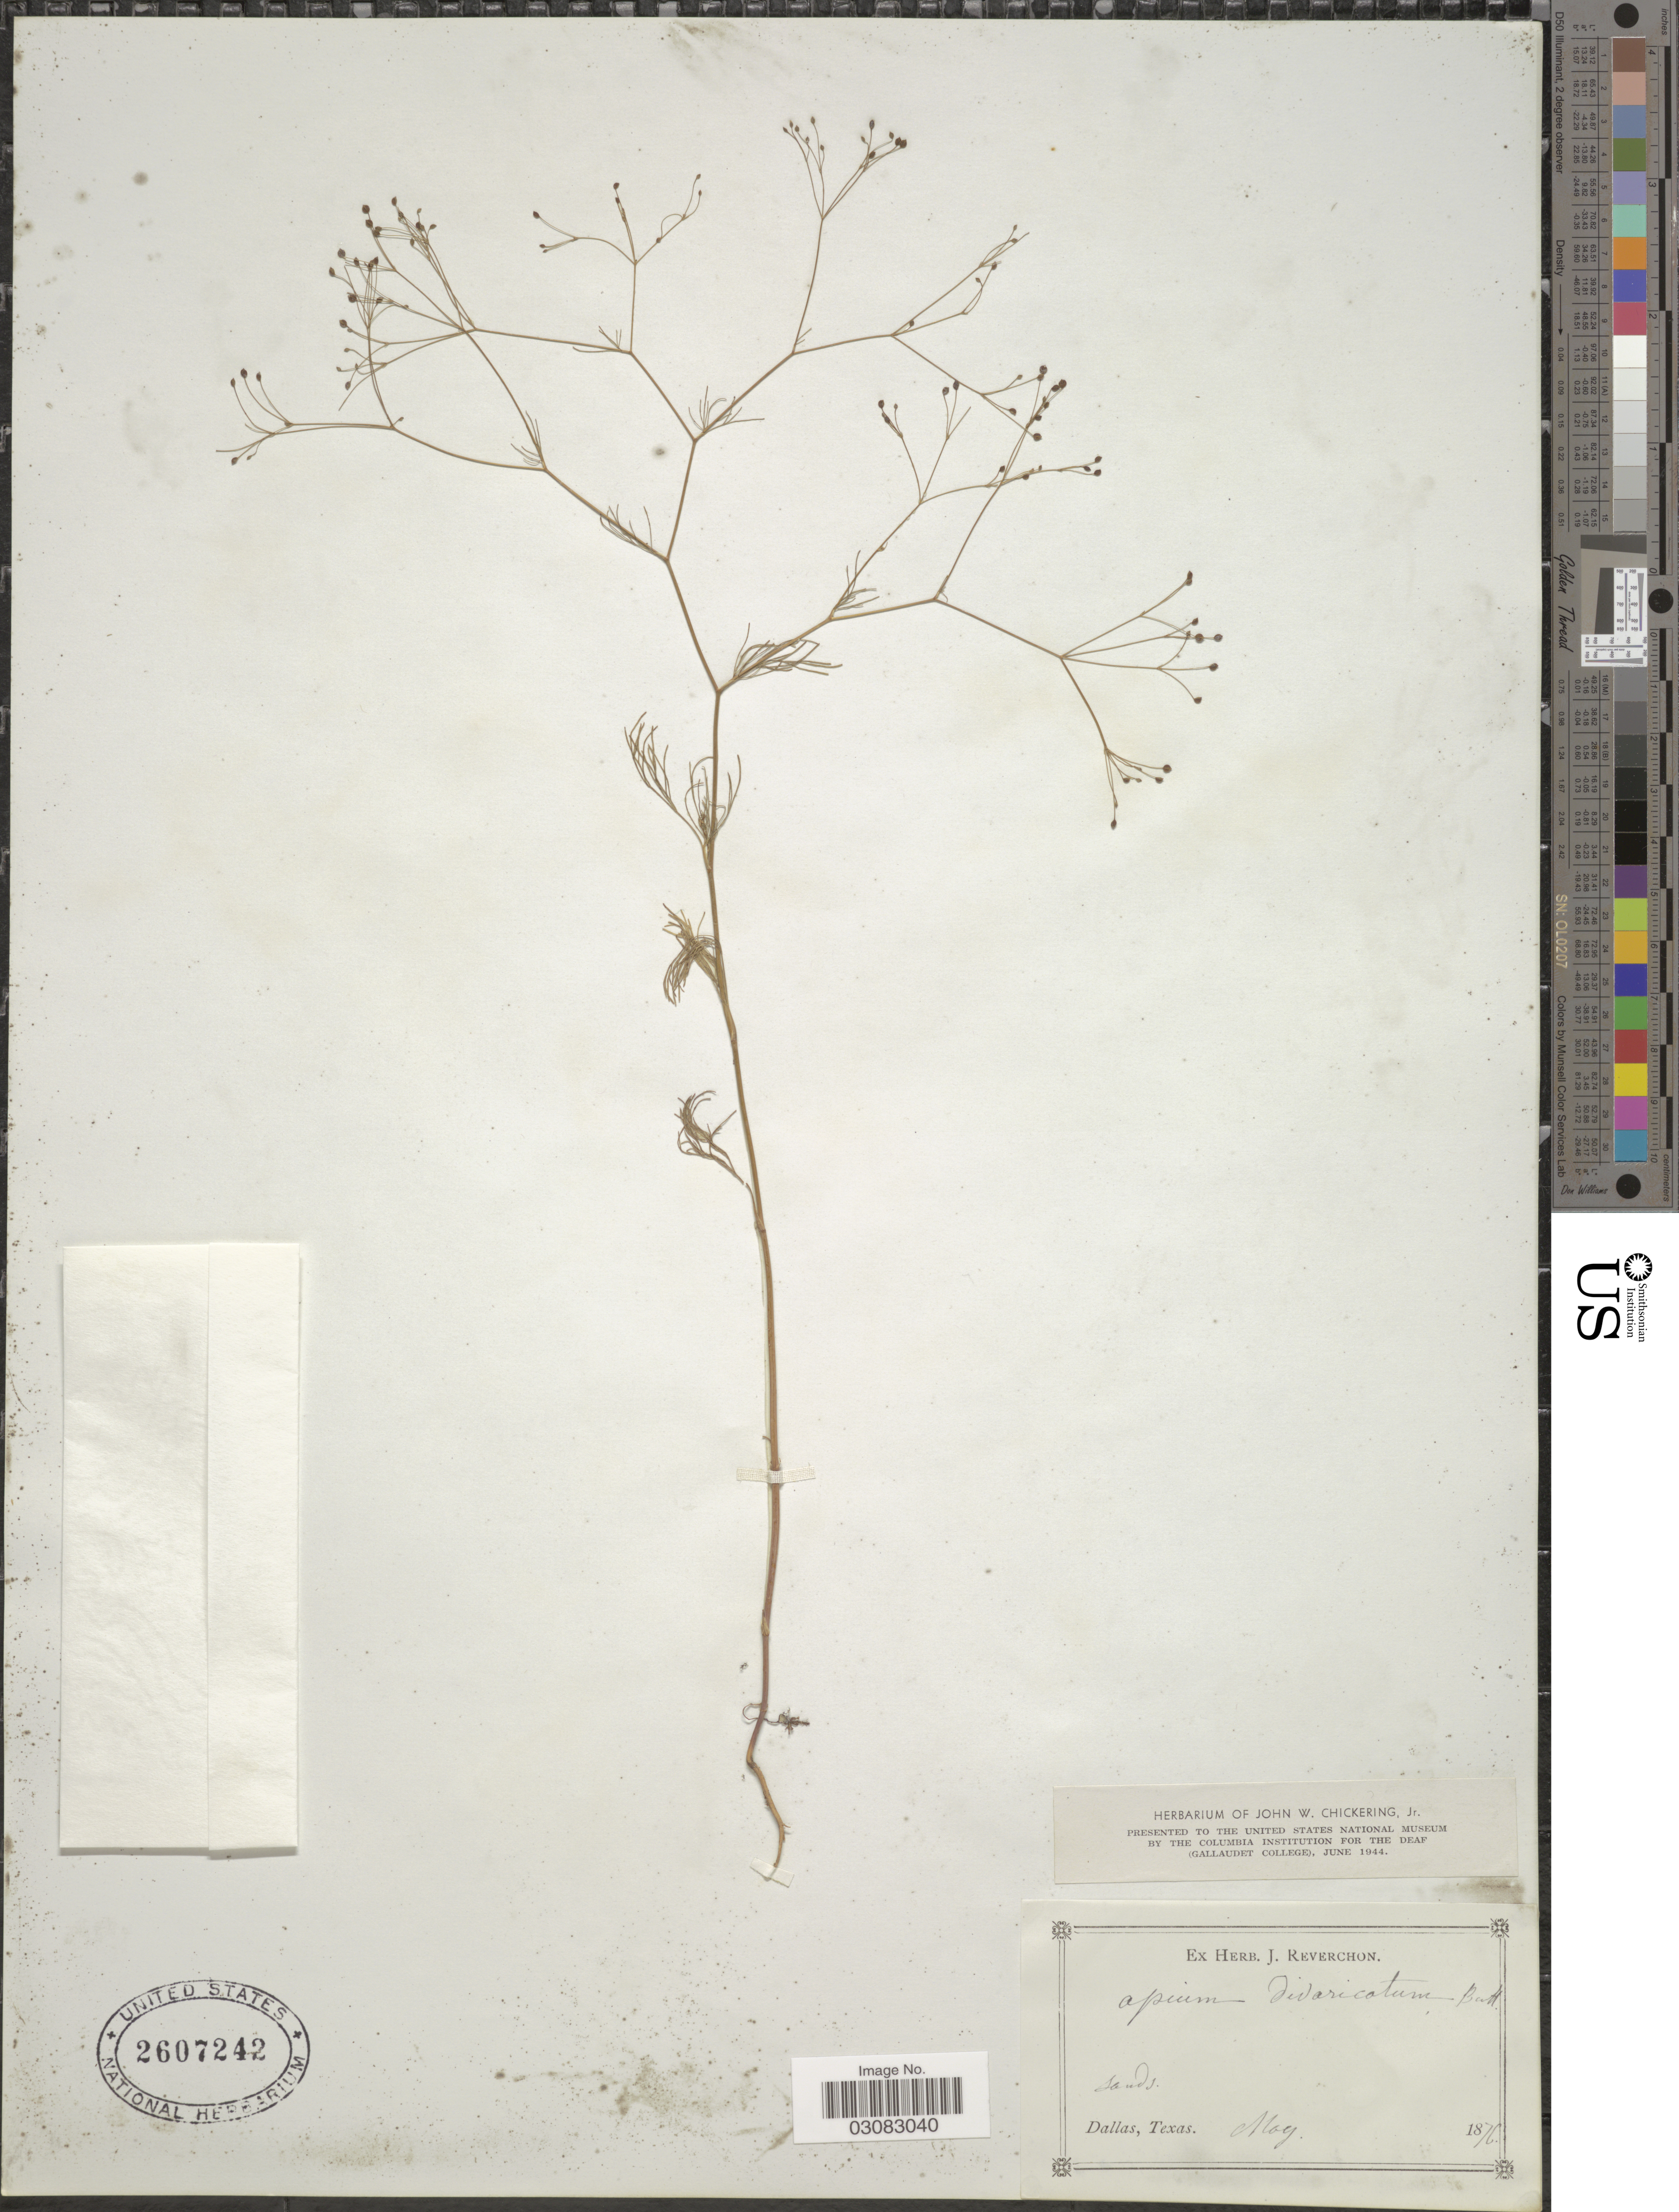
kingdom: Plantae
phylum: Tracheophyta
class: Magnoliopsida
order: Apiales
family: Apiaceae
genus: Spermolepis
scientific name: Spermolepis divaricata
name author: (Walter) Raf.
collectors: ex herb. J. Reverchon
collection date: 1876-05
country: United States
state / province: Texas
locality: Dallas, Texas.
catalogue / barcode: US 2607242